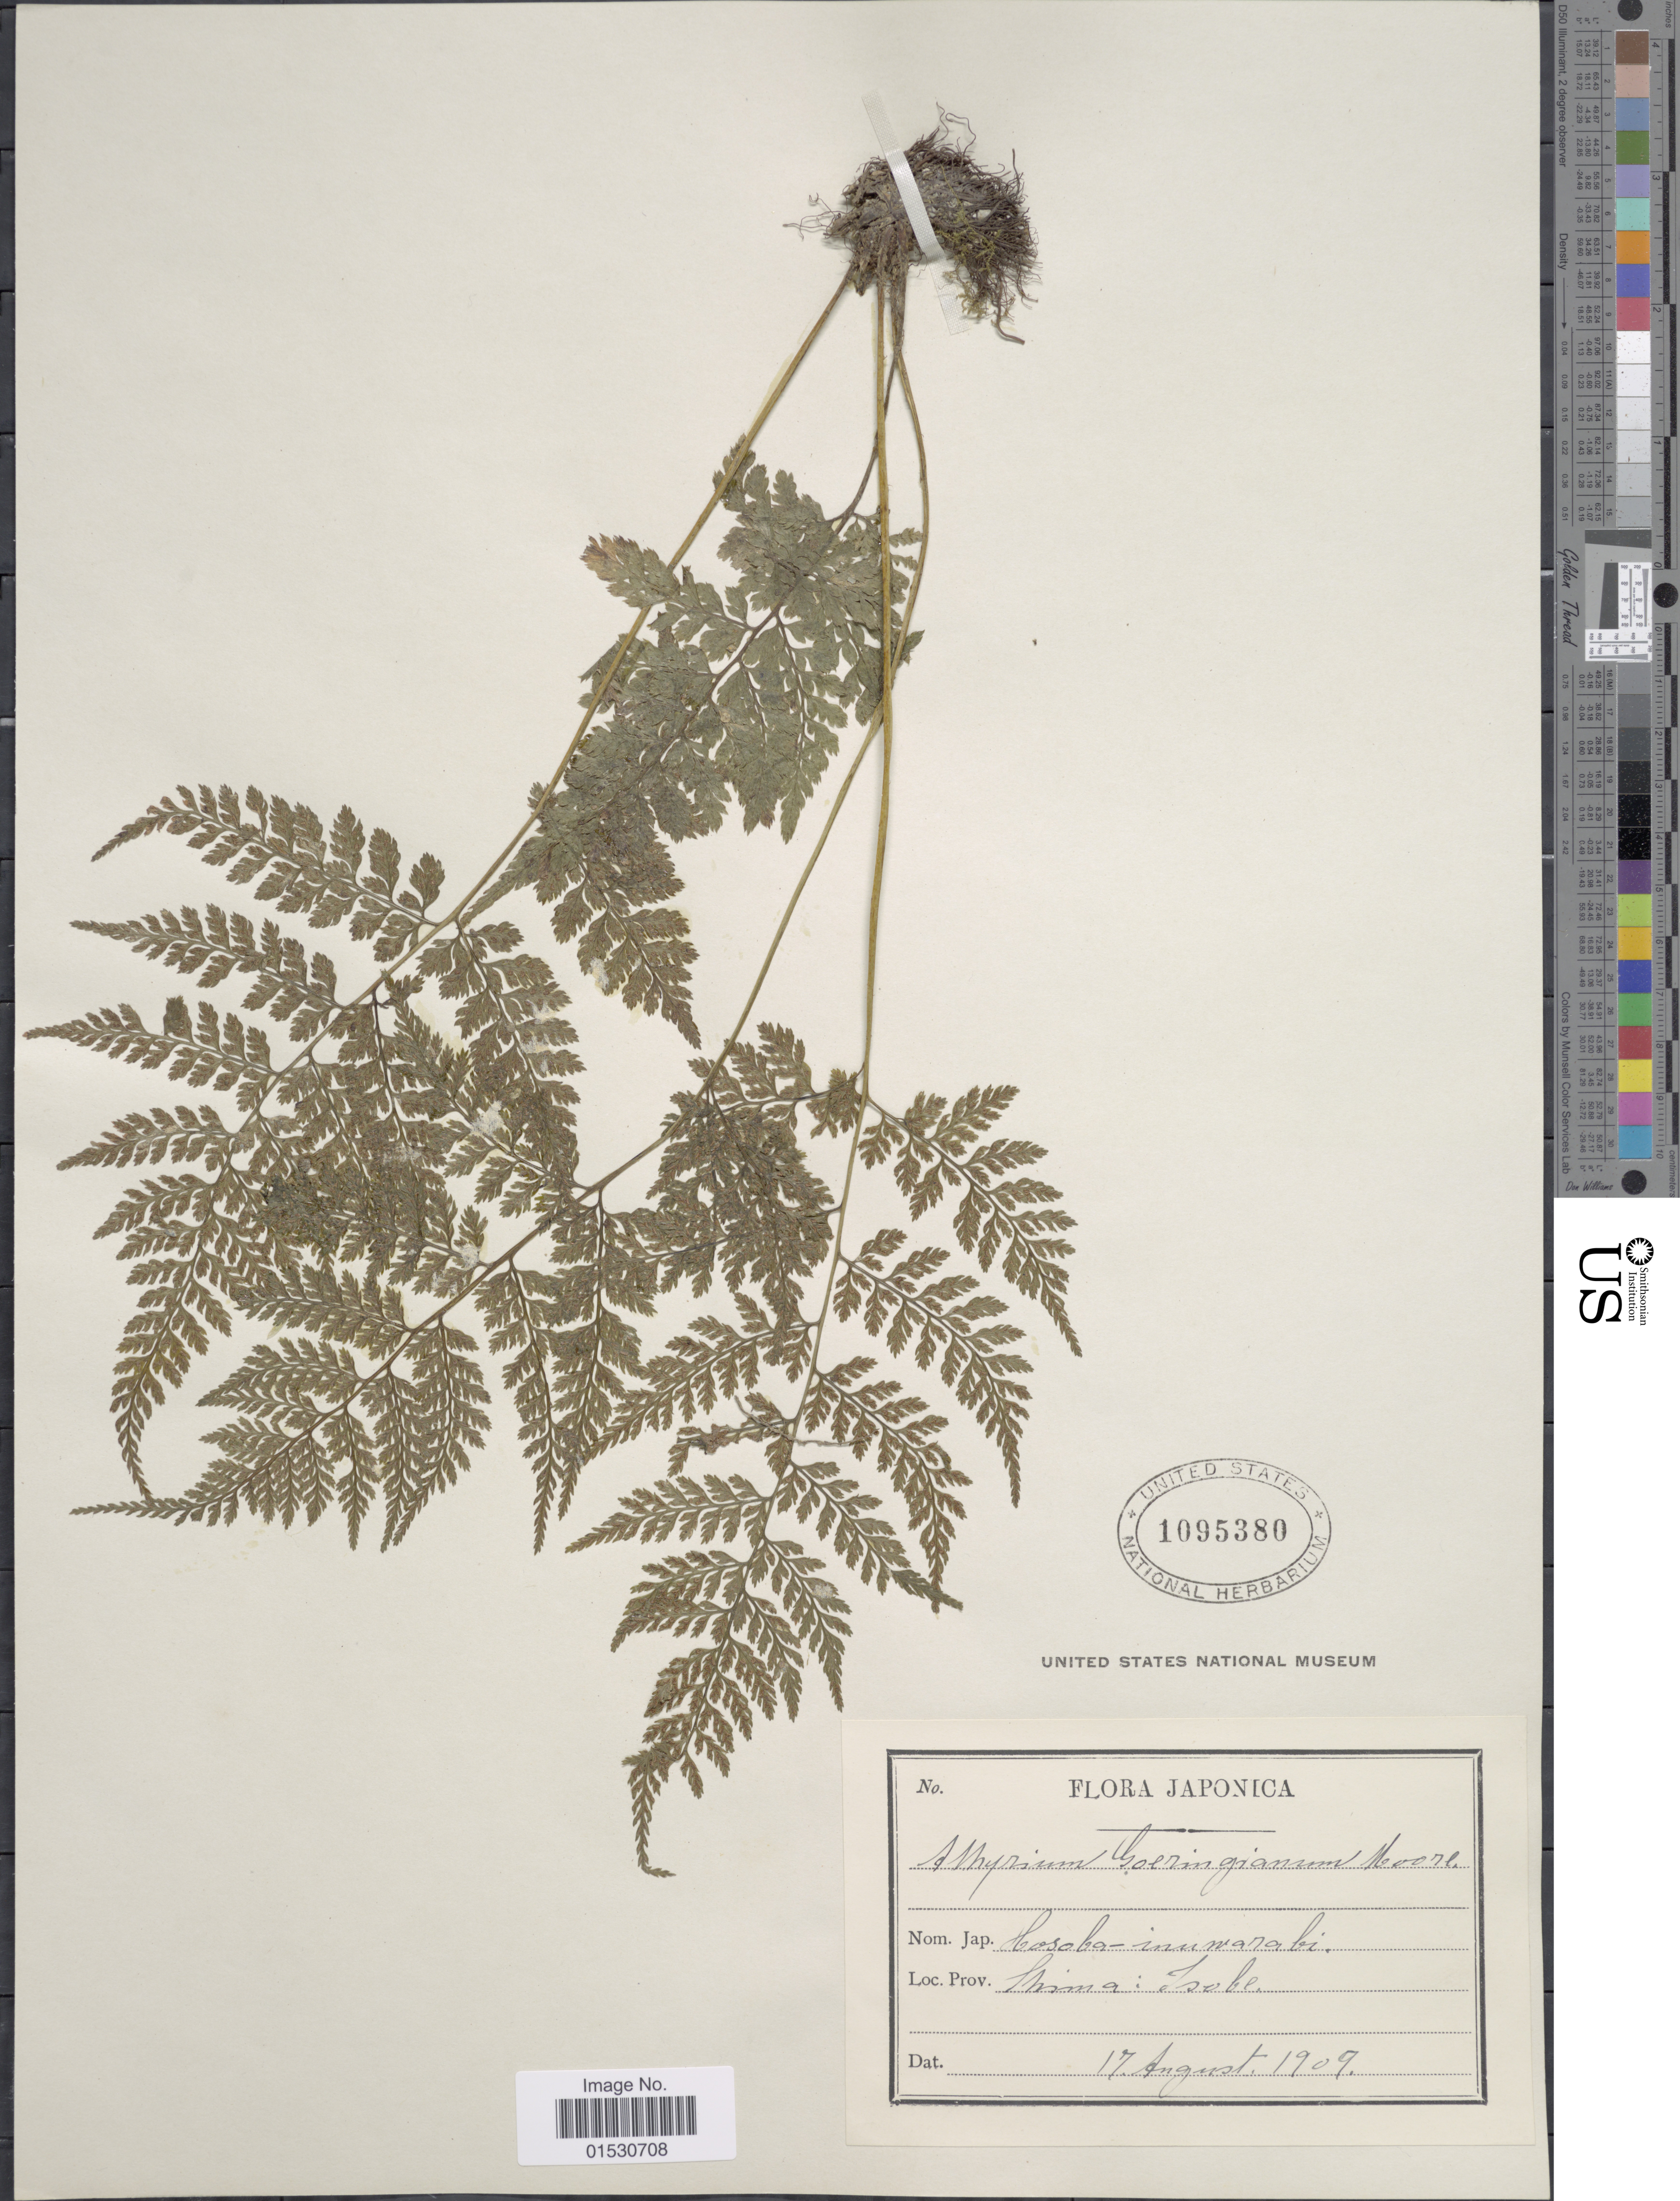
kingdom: Plantae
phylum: Tracheophyta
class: Polypodiopsida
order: Polypodiales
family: Athyriaceae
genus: Athyrium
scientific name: Athyrium iseanum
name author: Rosenst.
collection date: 1909-08-17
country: Japan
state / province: Mie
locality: Shima: Isobe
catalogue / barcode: US 1095380